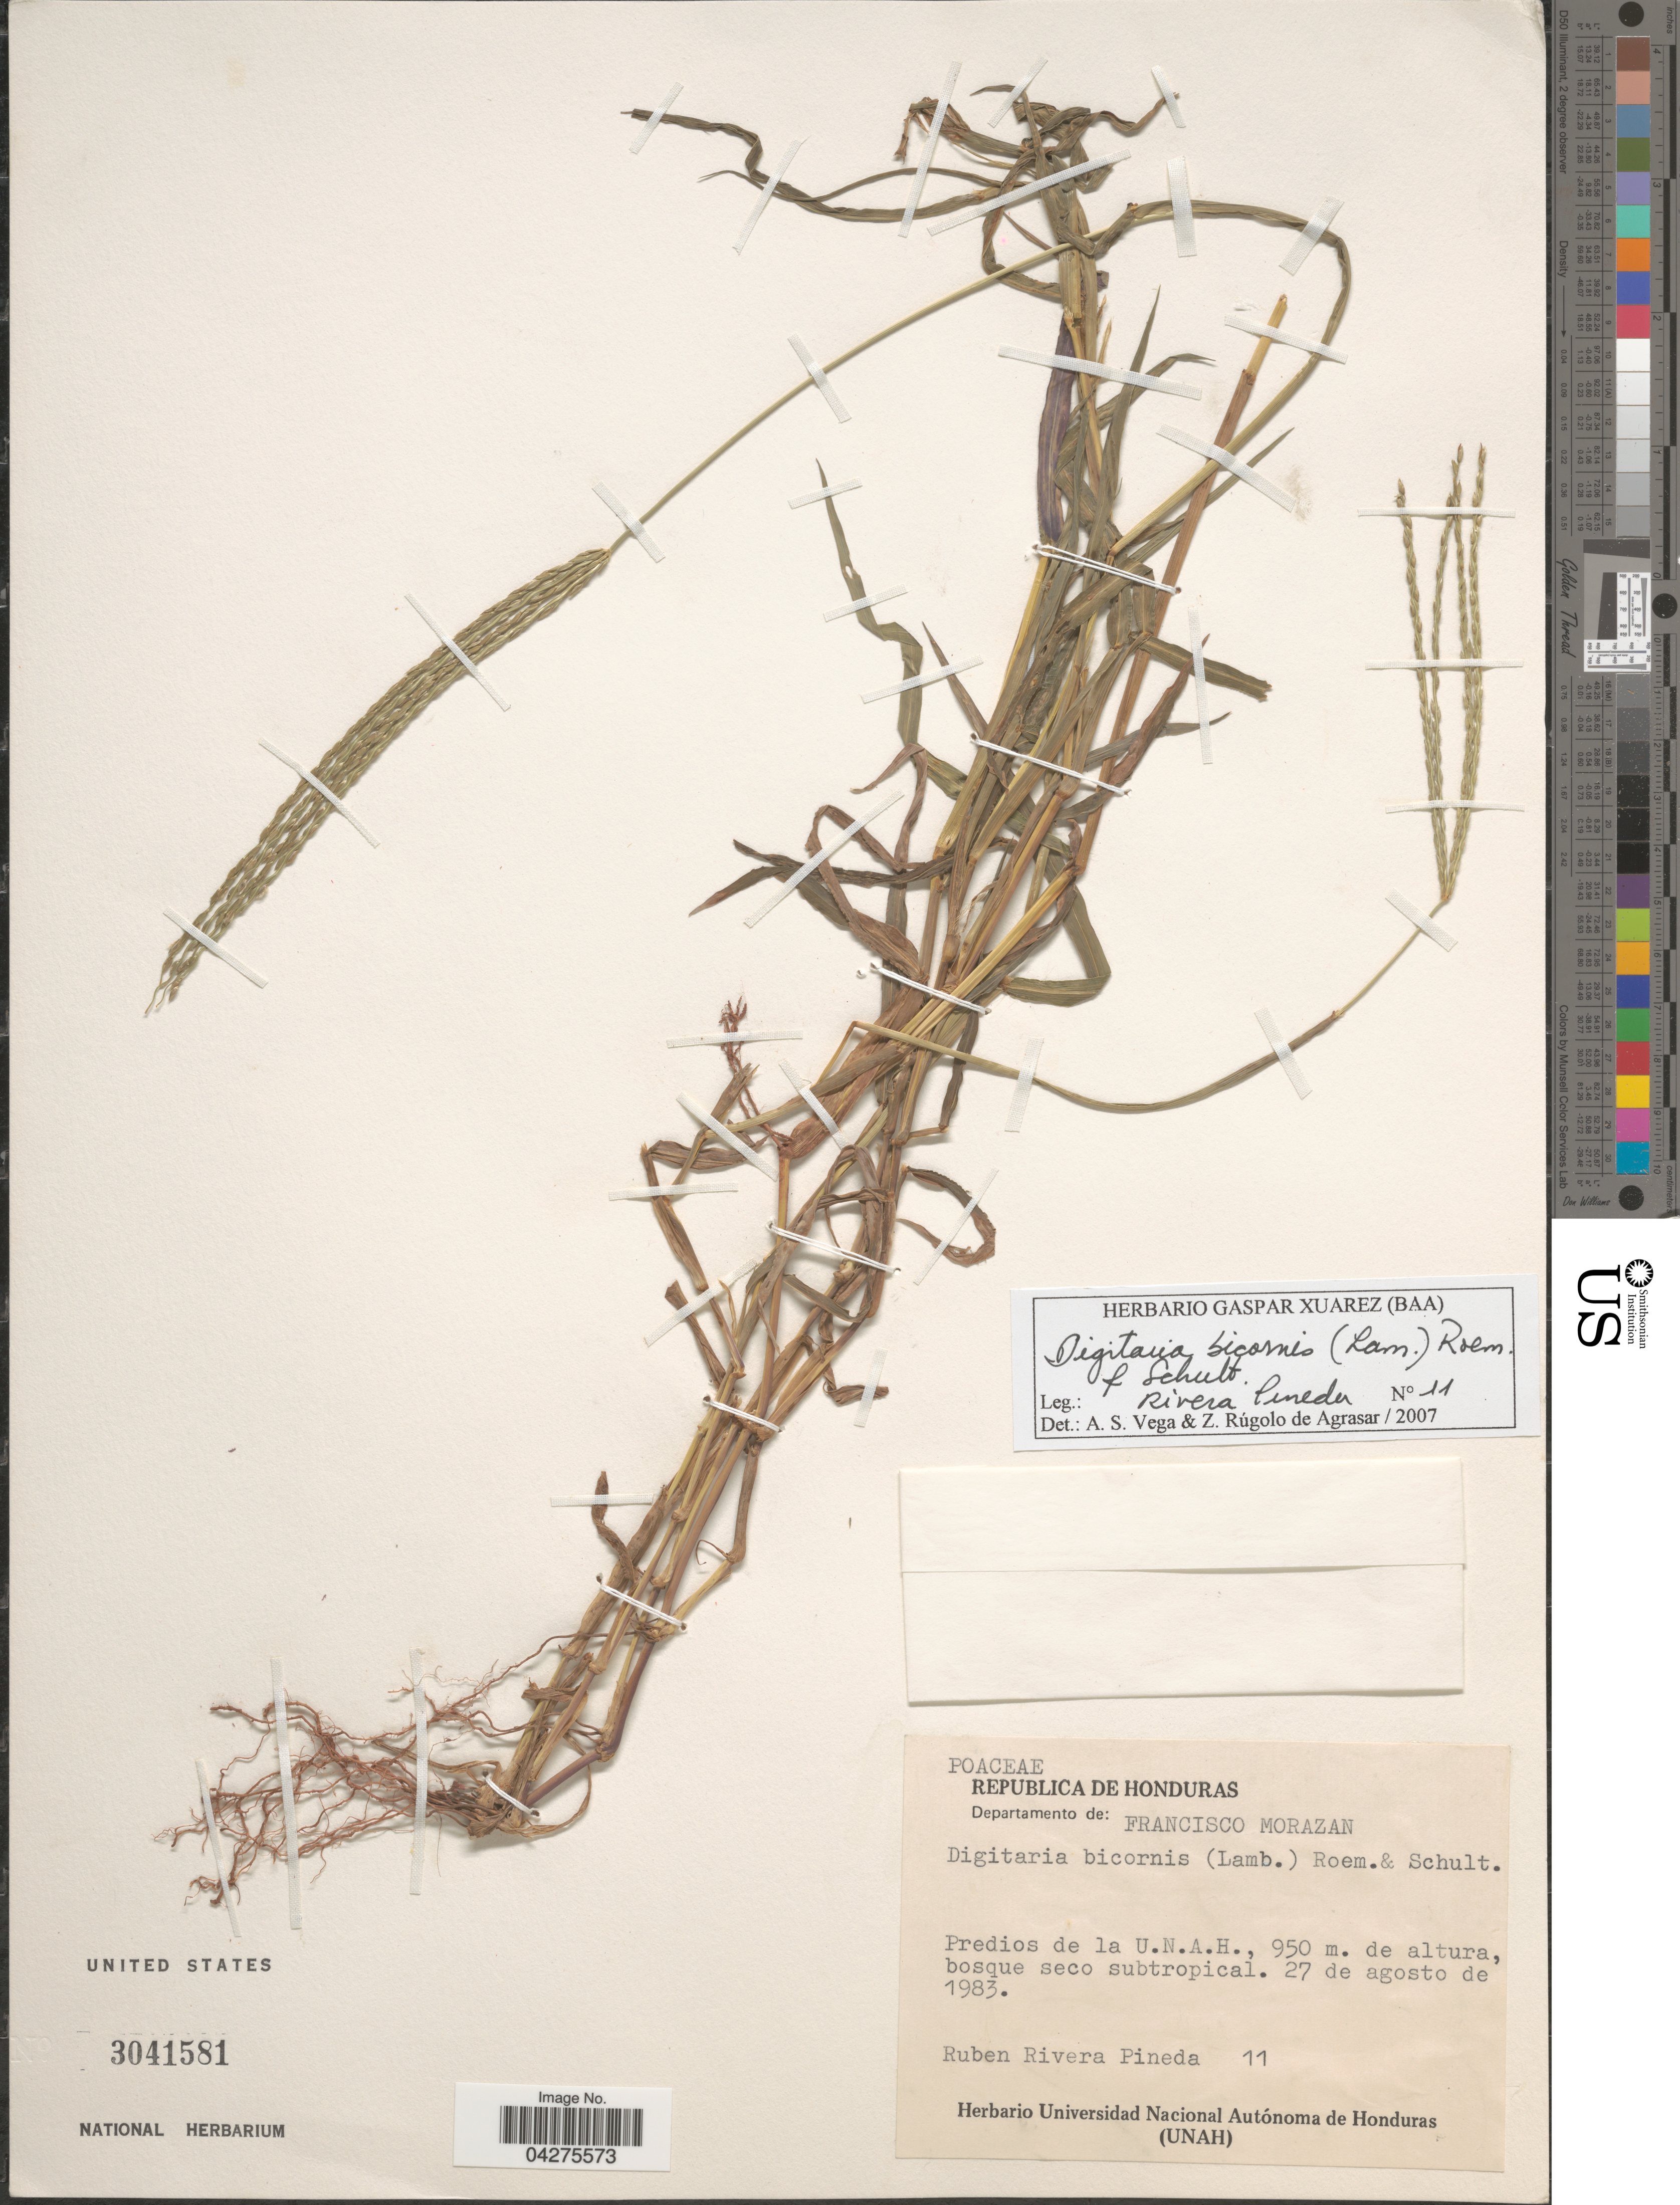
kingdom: Plantae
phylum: Tracheophyta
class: Liliopsida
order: Poales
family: Poaceae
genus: Digitaria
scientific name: Digitaria bicornis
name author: (Lam.) Roem. & Schult.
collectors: R. Pineda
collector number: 11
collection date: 1983-08-27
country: Honduras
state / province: Fco. Morazán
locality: Departamento de: Fcrancisco Morazán. Predios de la U.N.A.H., bosque seco subtropical.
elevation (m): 950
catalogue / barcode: US 3041581